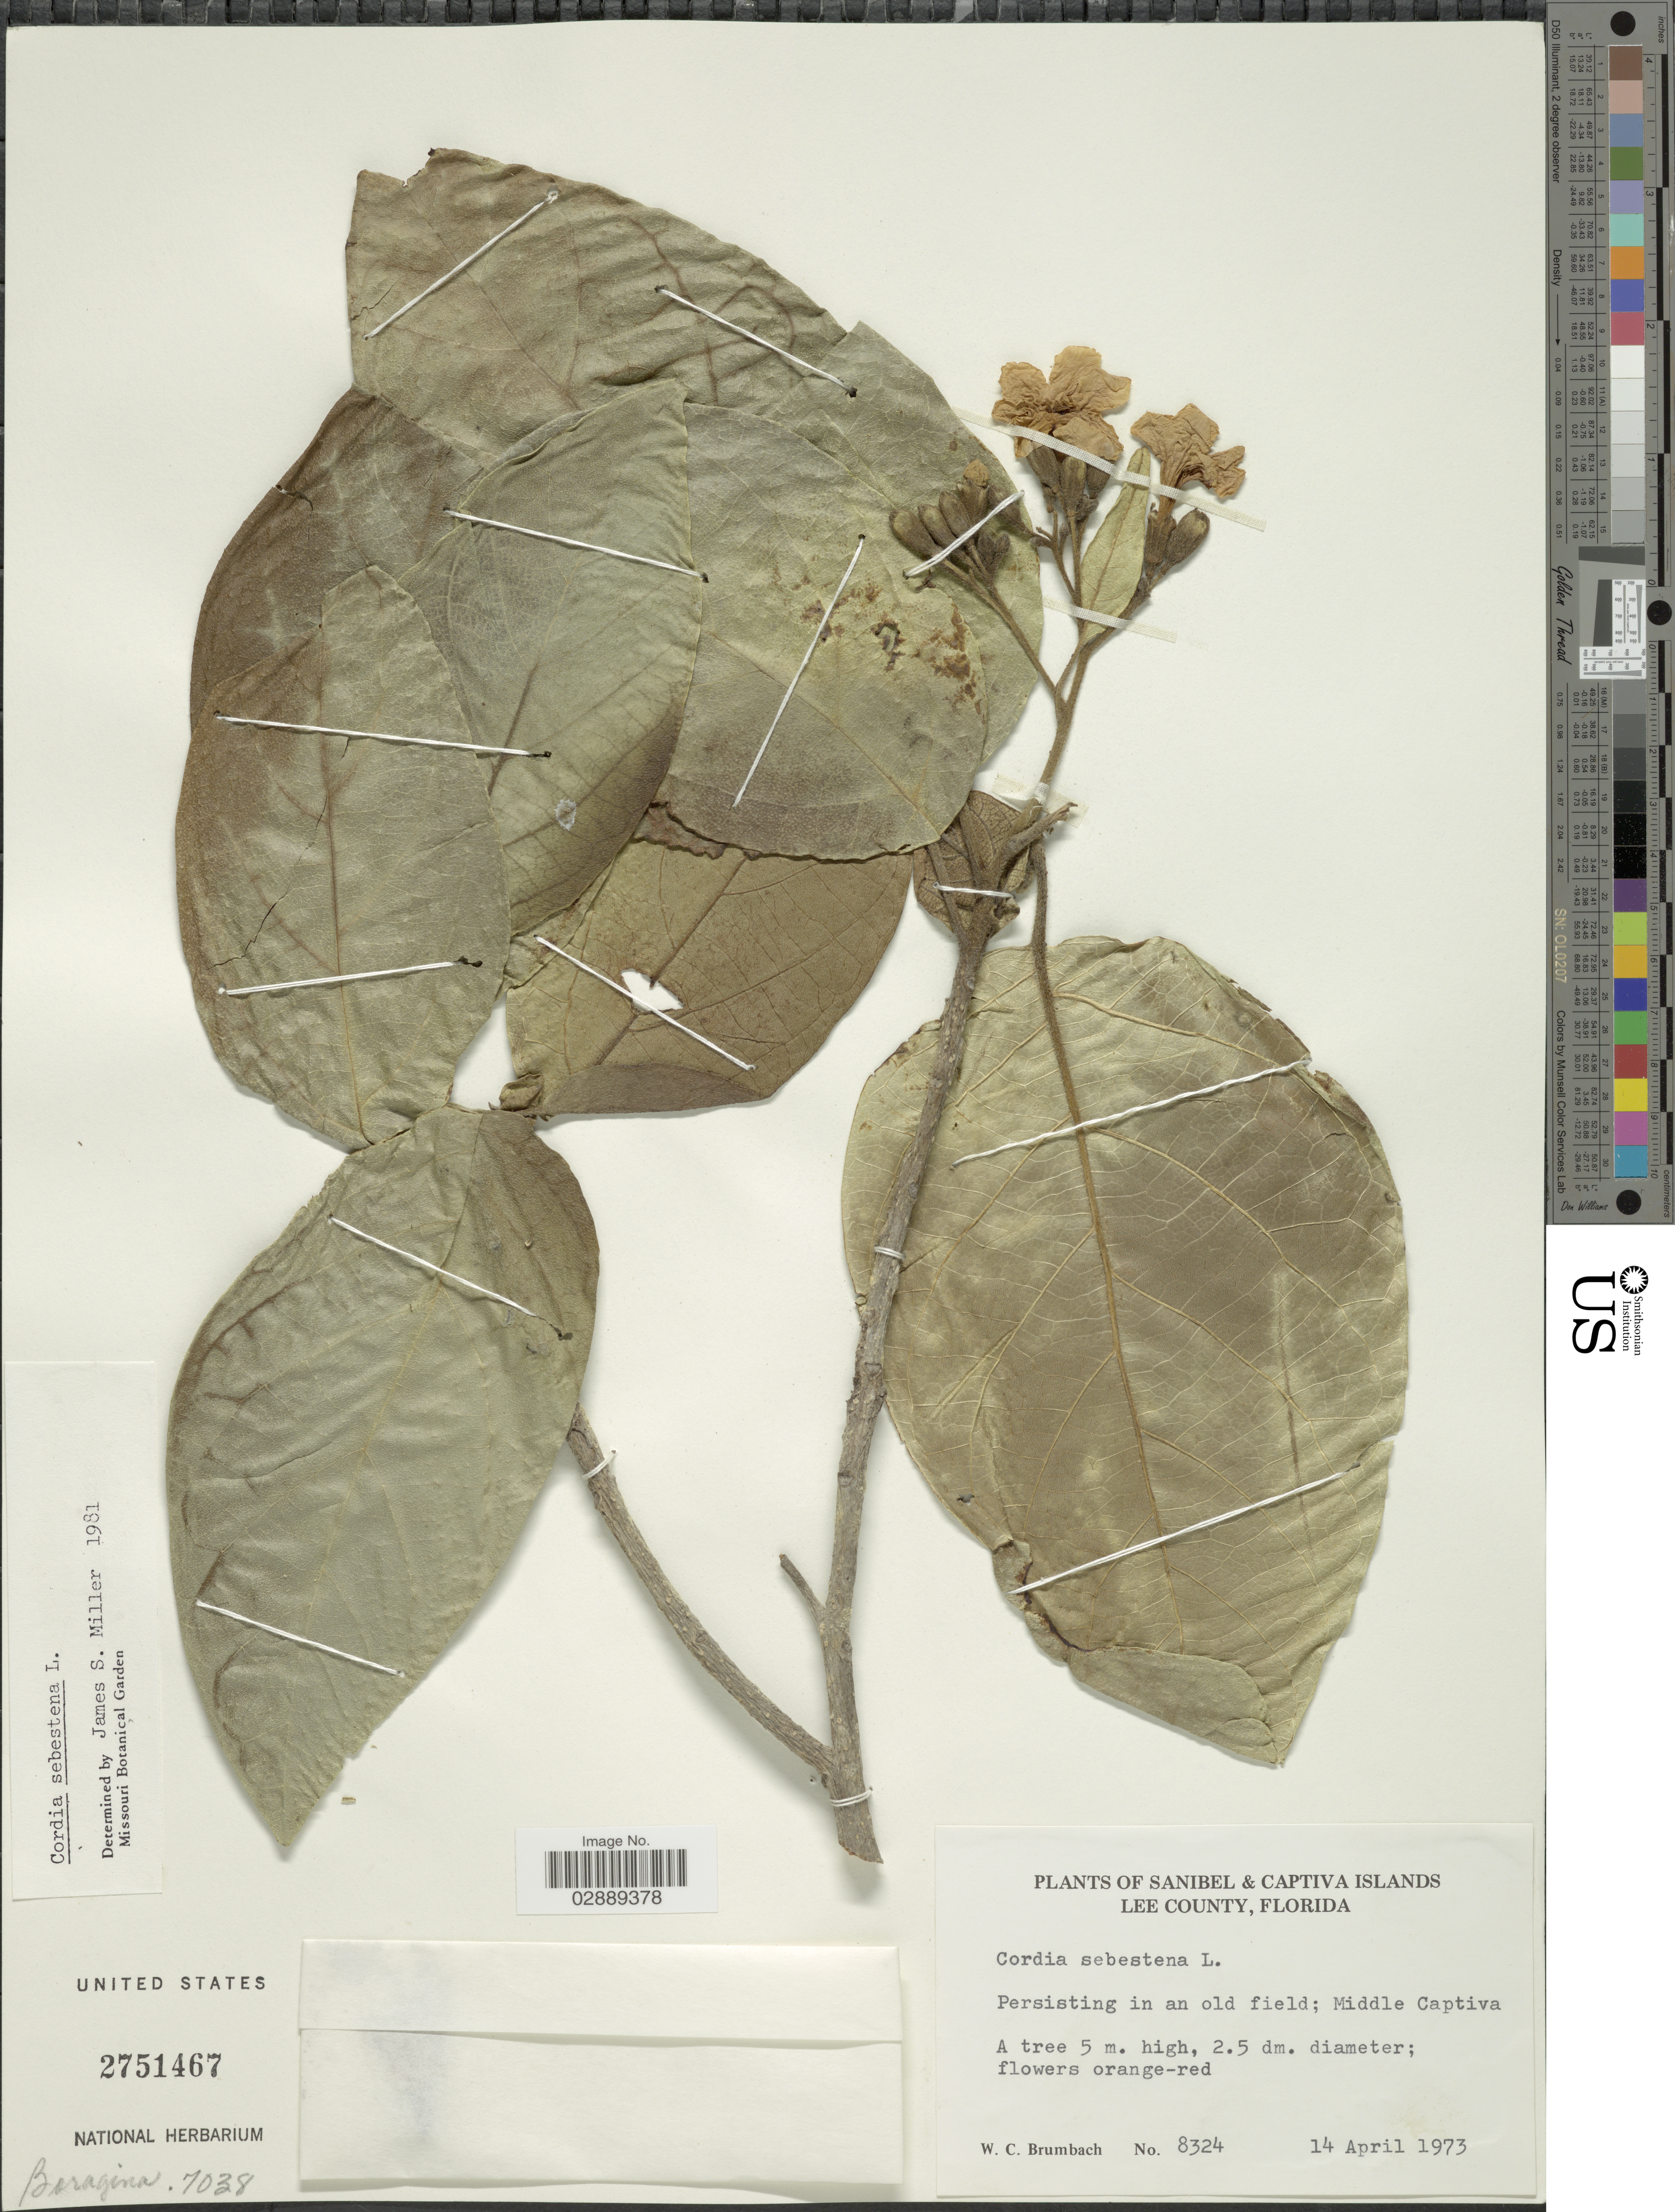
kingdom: Plantae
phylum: Tracheophyta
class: Magnoliopsida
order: Boraginales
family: Cordiaceae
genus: Cordia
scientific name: Cordia sebestena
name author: L.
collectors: W. C. Brumbach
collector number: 8324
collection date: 1973-04-14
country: United States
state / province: Florida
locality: Sanibel & Captiva Islands, Lee County. Persisting in an old field; Middle Captiva.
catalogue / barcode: US 2751467